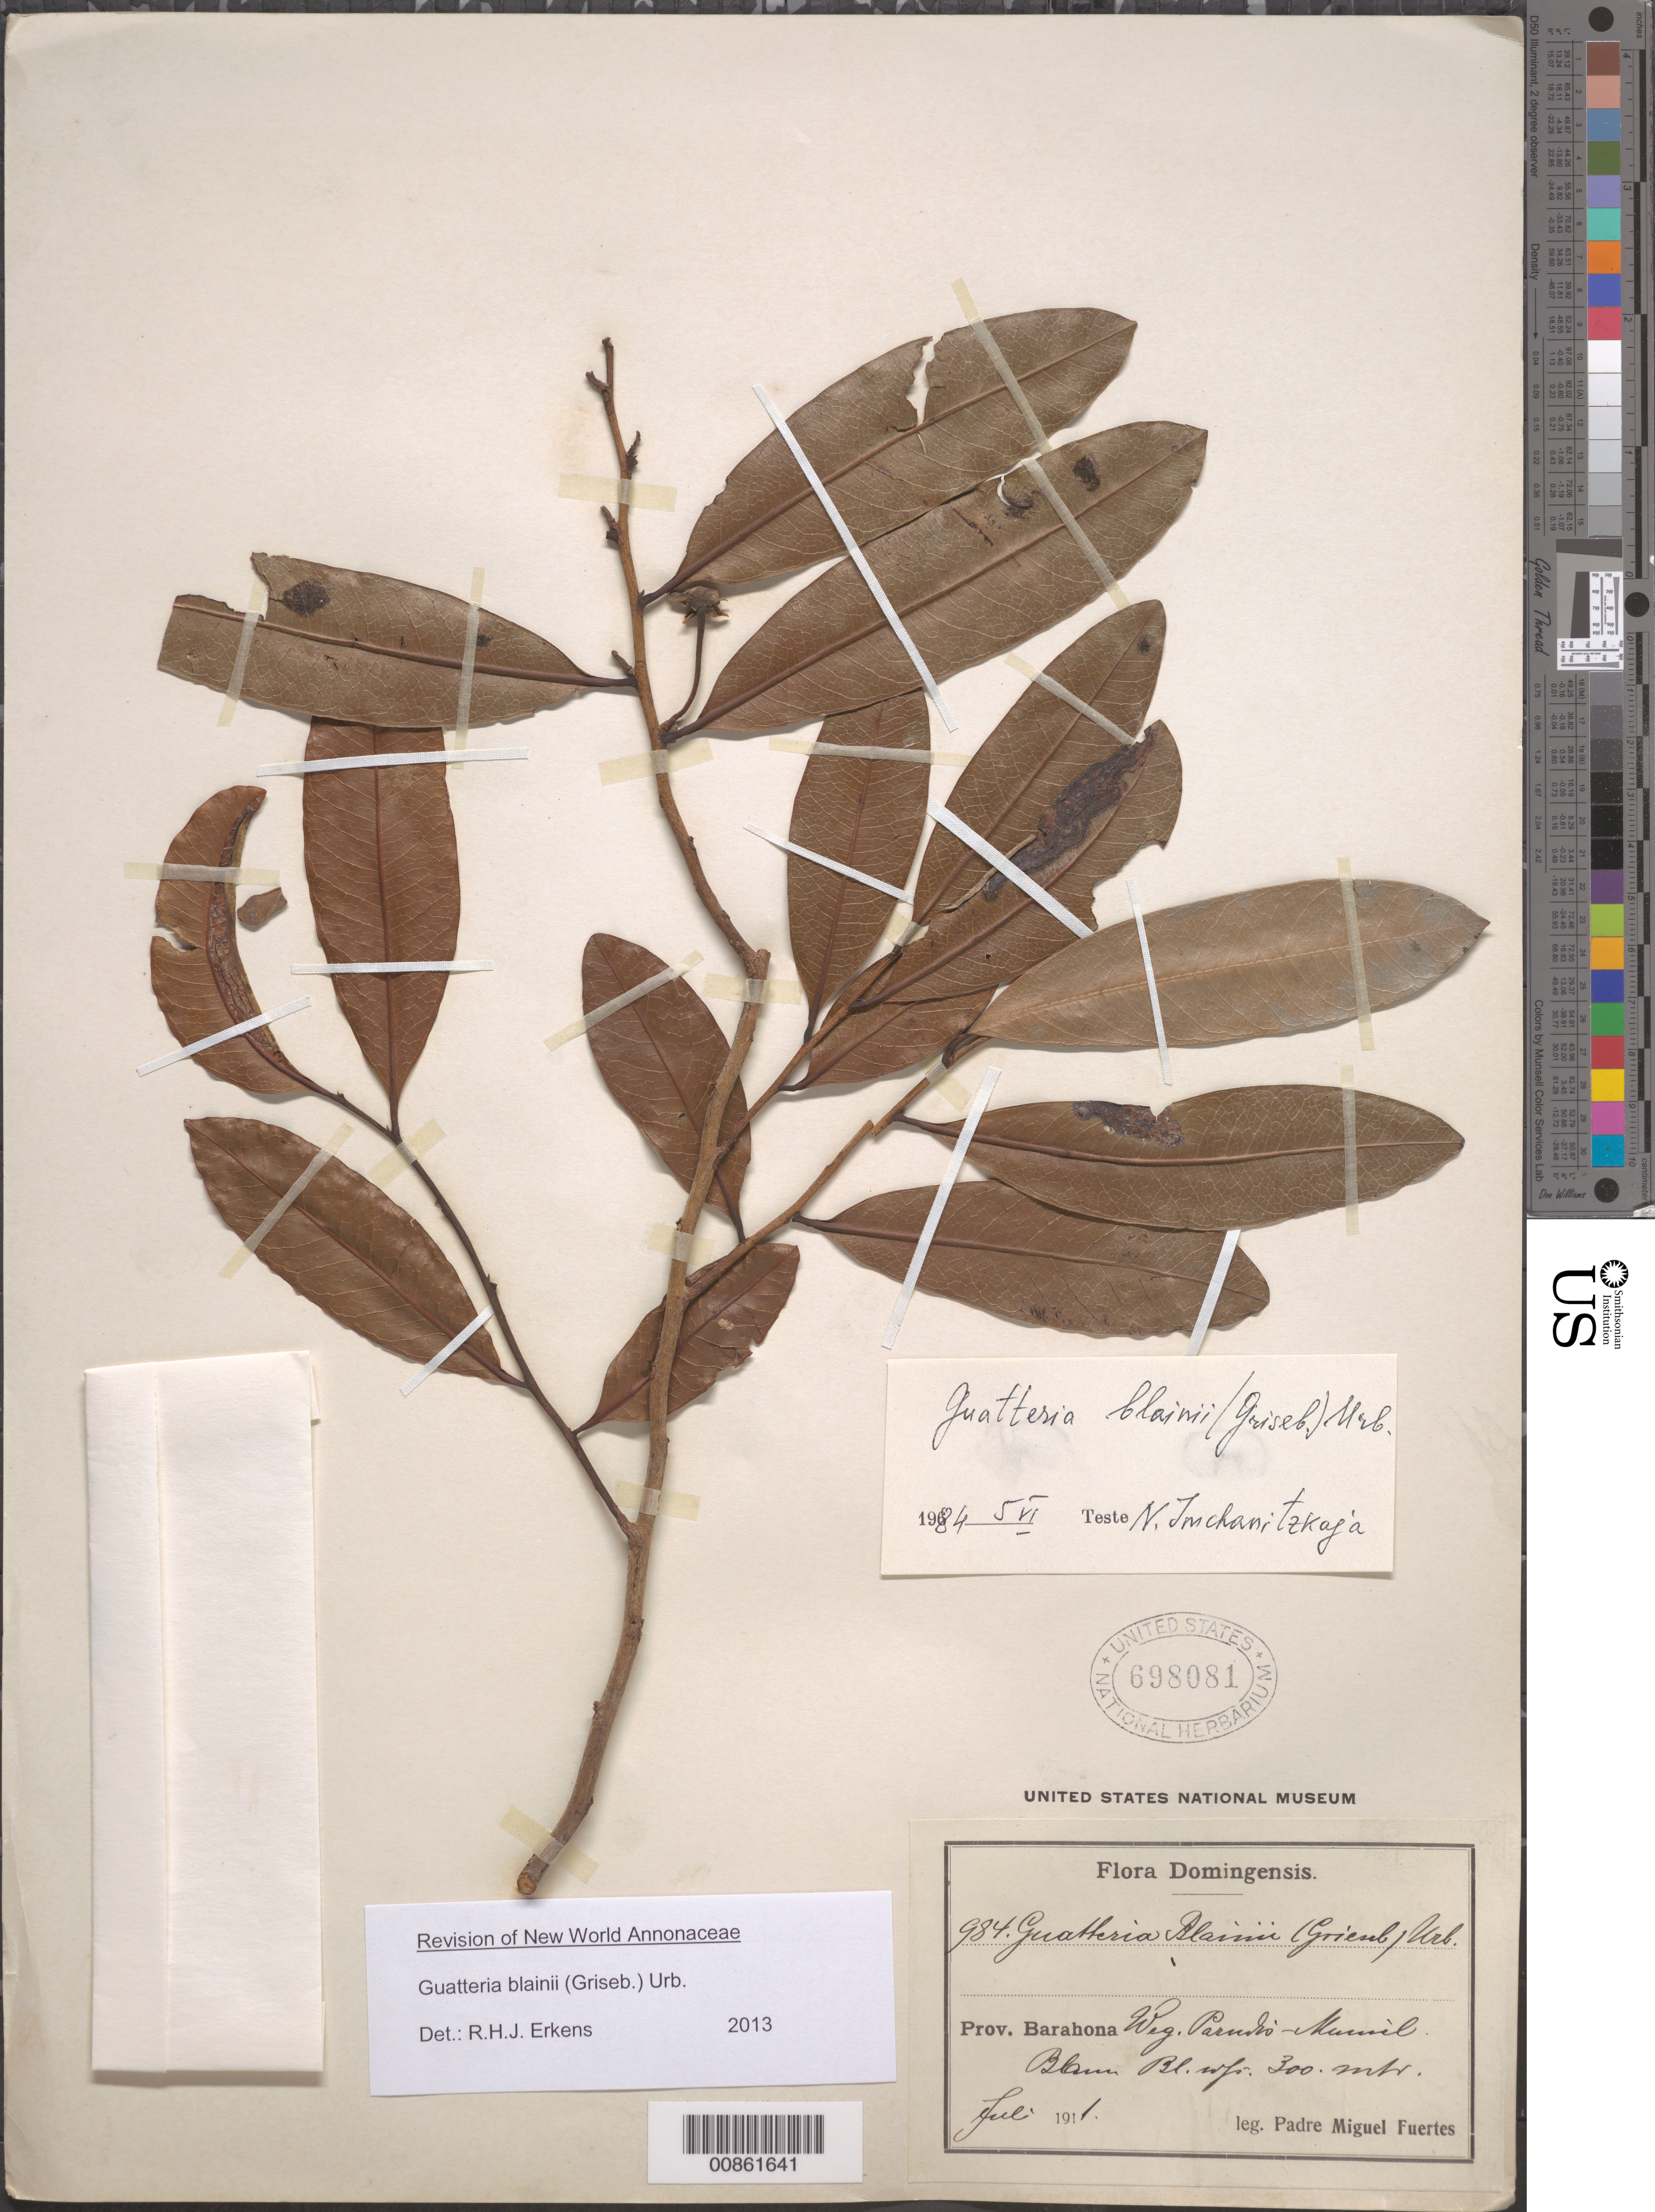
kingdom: Plantae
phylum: Tracheophyta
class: Magnoliopsida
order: Magnoliales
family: Annonaceae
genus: Guatteria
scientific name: Guatteria blainii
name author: (Griseb.) Urb.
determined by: Erkens, R. H. J.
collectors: M. D. Fuertes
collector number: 984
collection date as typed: Jul 1911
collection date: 1911-07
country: Dominican Republic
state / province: Barahona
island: Hispaniola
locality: Weg Paradis - Maniel.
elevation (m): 300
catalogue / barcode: US 698081